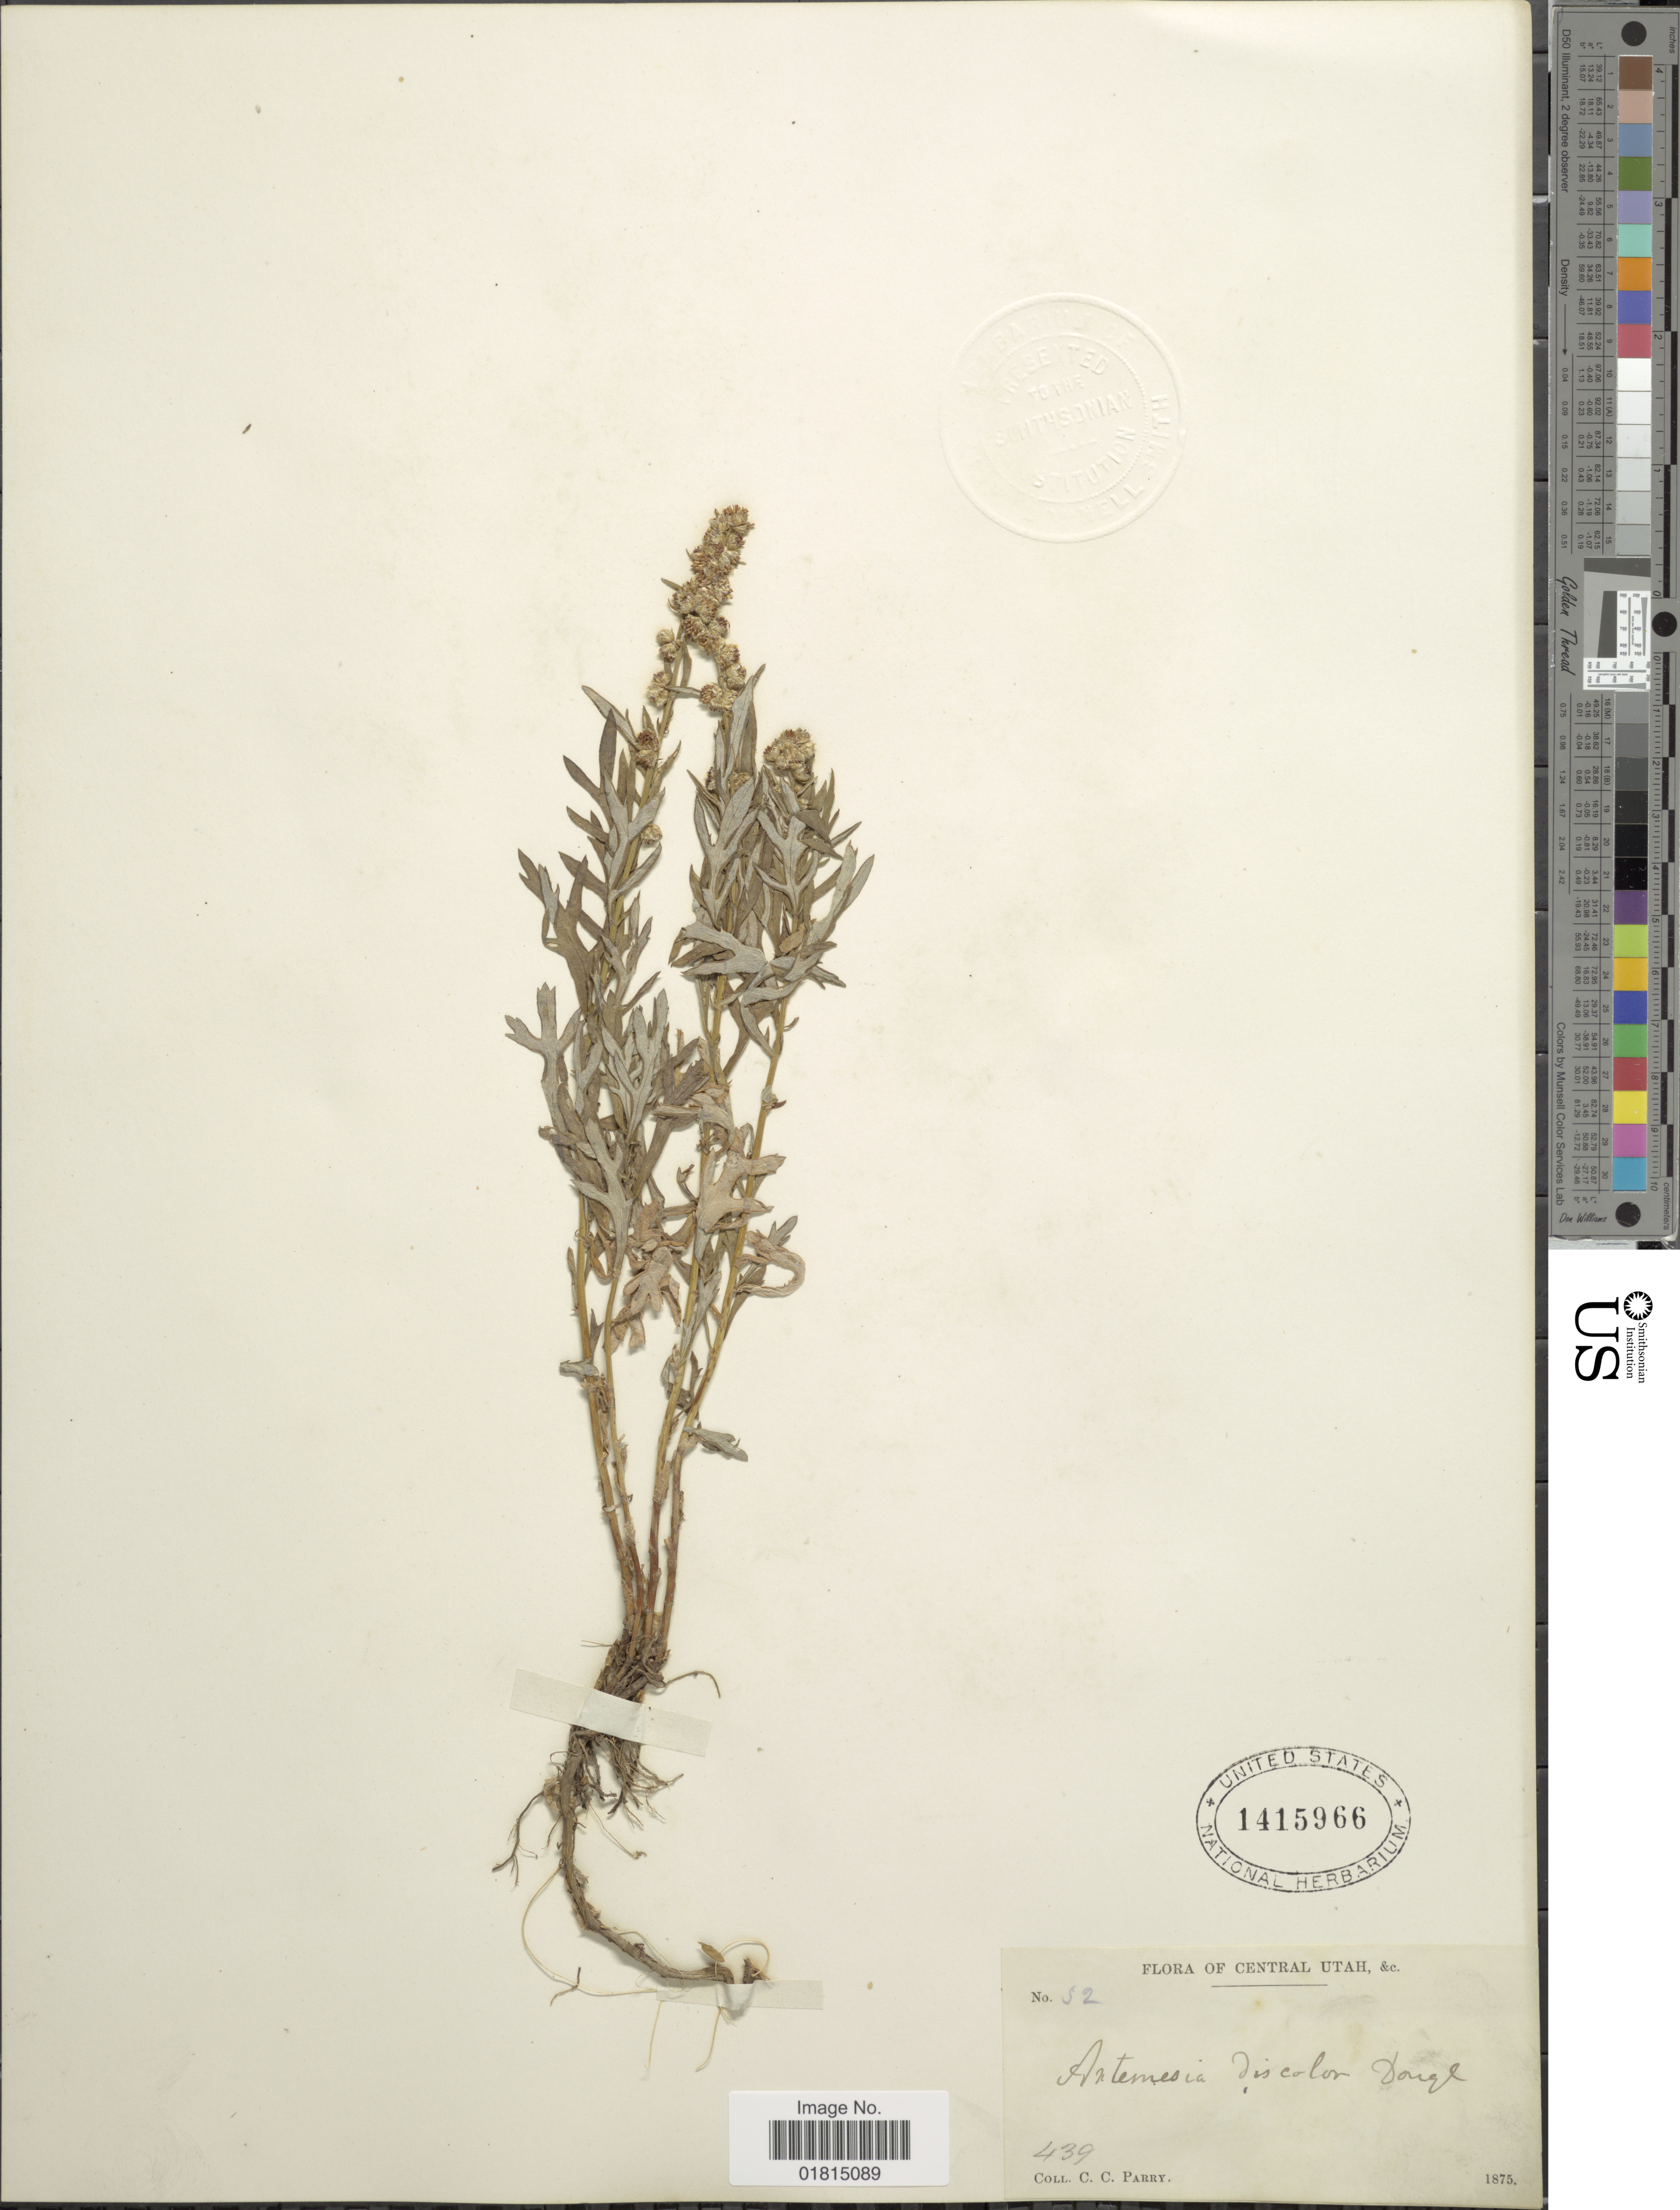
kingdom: Plantae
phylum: Tracheophyta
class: Magnoliopsida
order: Asterales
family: Asteraceae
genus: Artemisia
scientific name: Artemisia discolor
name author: Douglas ex DC.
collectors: C. C. Parry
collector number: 52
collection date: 1875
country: United States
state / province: Utah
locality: Central Utah, &c.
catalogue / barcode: US 1415966